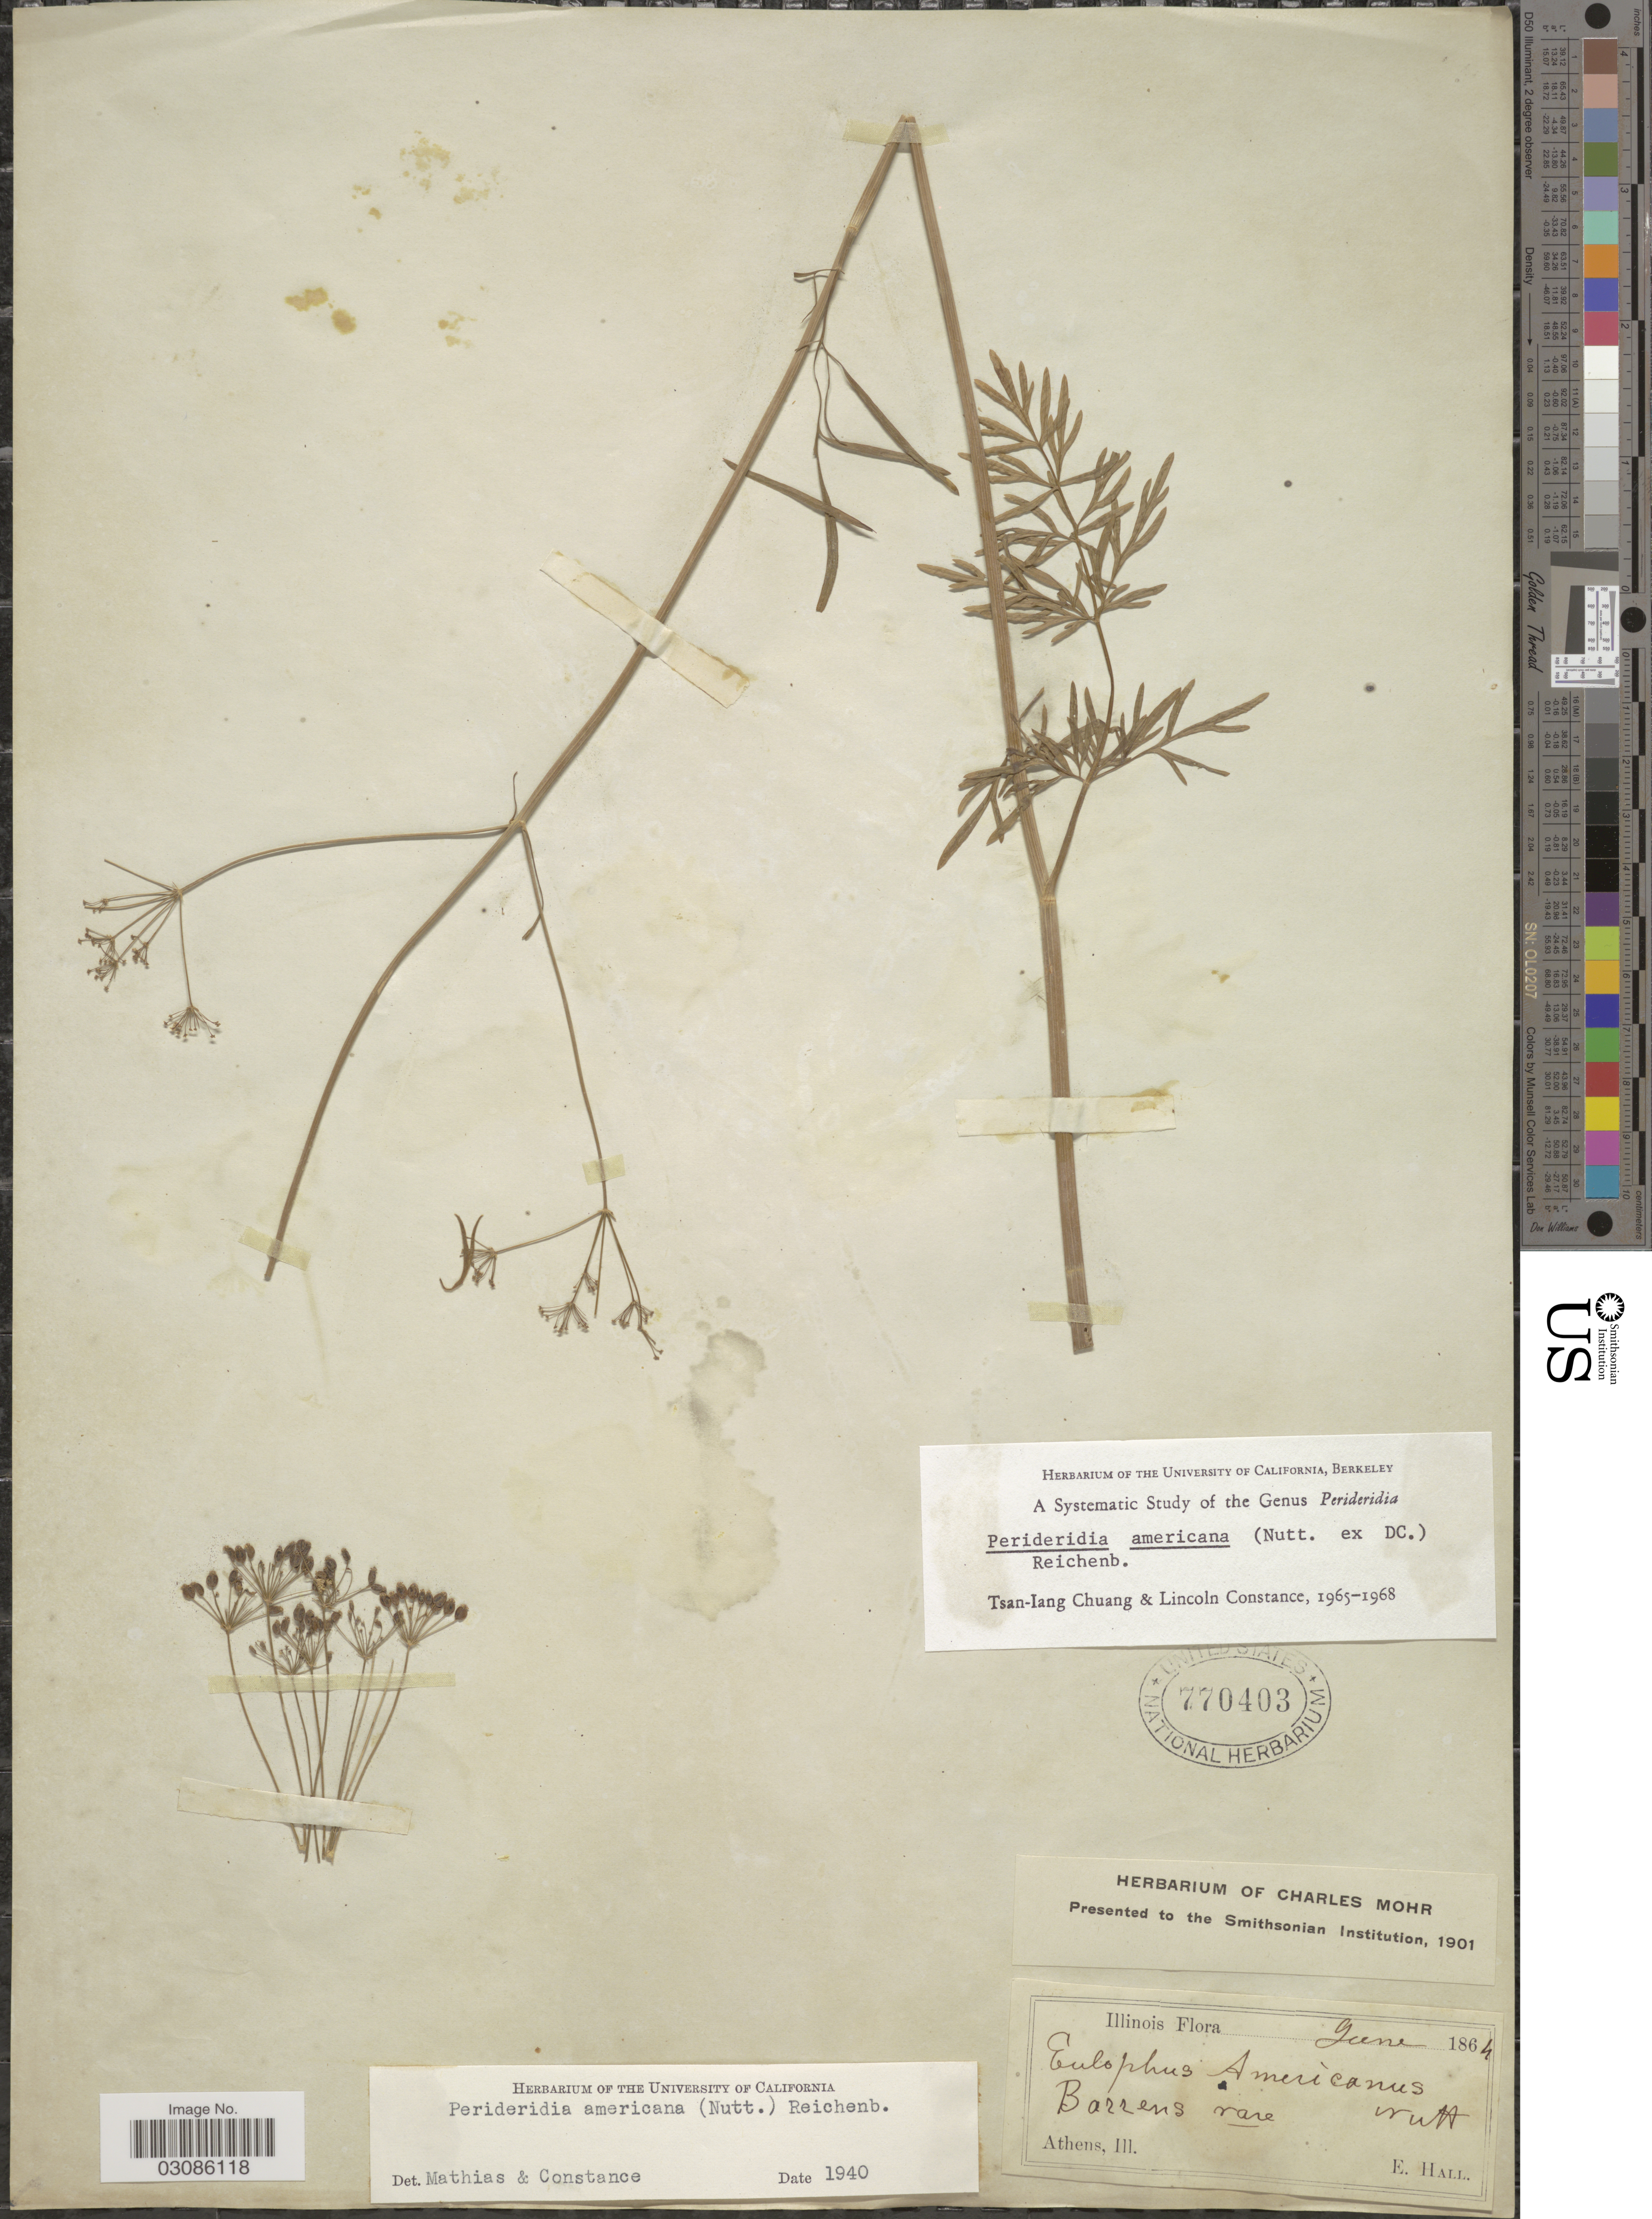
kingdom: Plantae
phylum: Tracheophyta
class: Magnoliopsida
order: Apiales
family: Apiaceae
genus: Perideridia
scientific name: Perideridia americana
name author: (Nutt. ex DC.) Rchb. ex Steud.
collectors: E. Hall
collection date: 1864-06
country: United States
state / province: Illinois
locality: Athens, III.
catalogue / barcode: US 770403